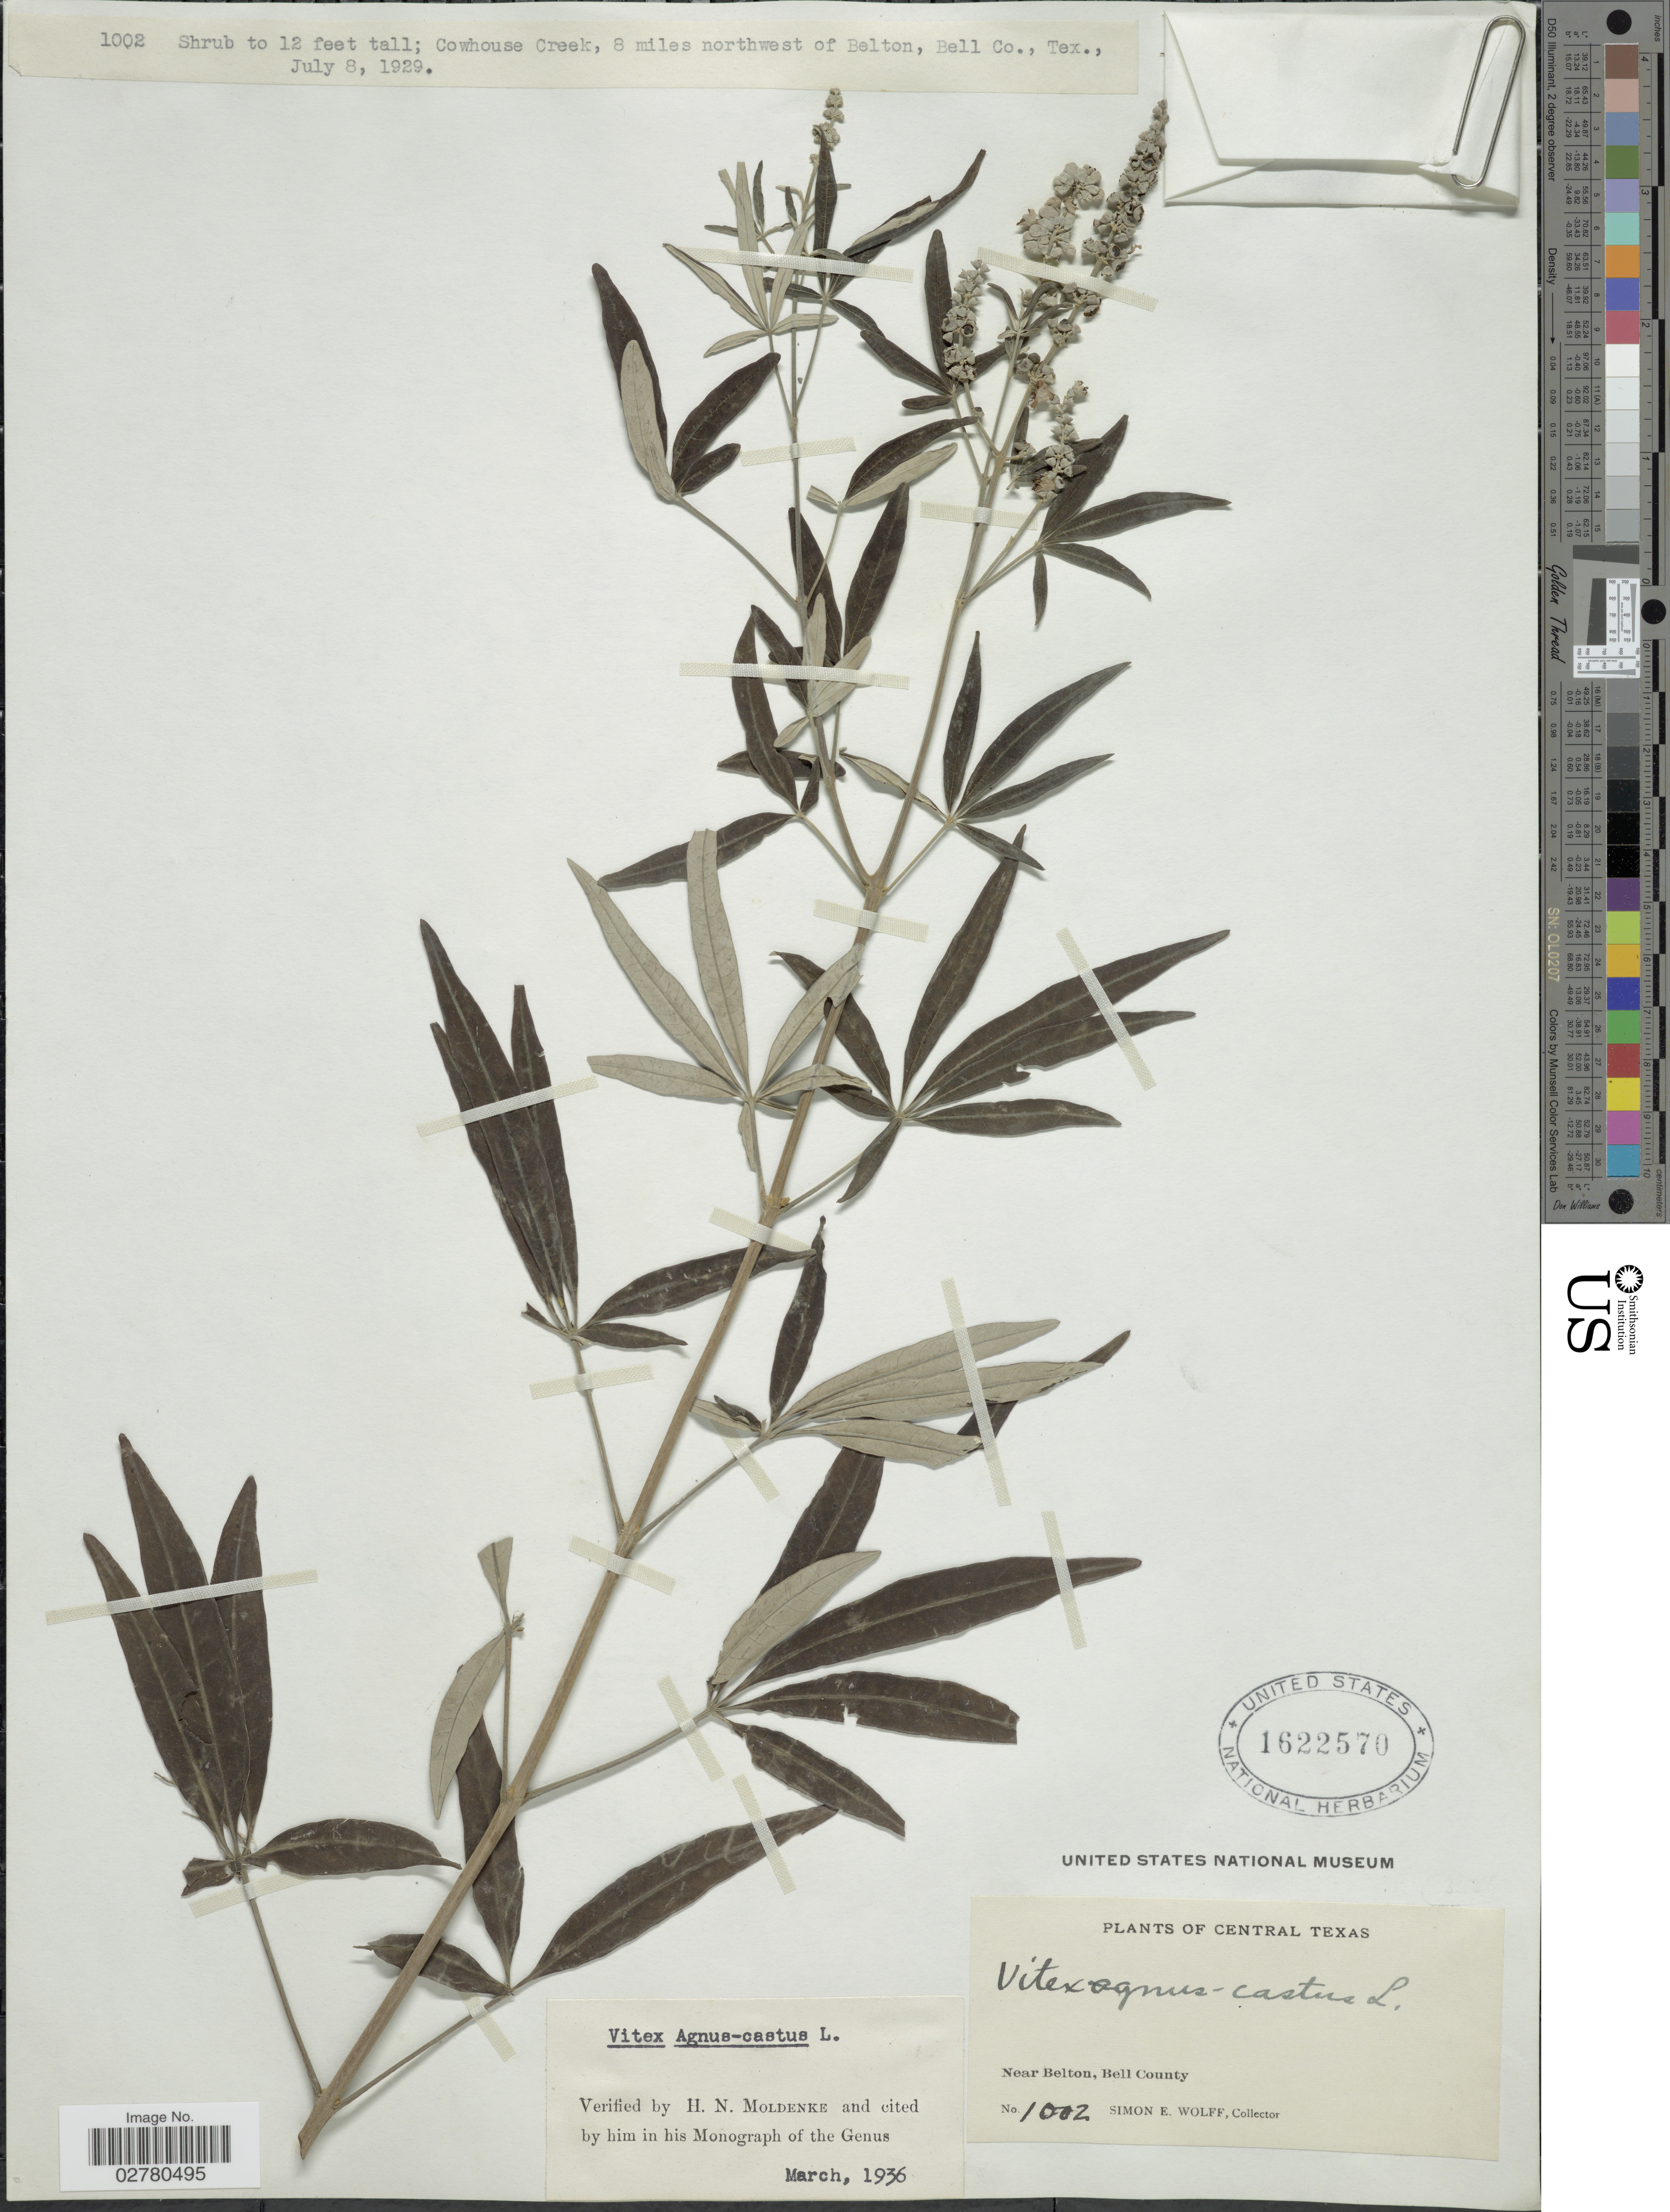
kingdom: Plantae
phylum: Tracheophyta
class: Magnoliopsida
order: Lamiales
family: Lamiaceae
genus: Vitex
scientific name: Vitex agnus-castus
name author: L.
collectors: S. E. Wolff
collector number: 1002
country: United States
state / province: Texas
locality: Central Texas, Near Belton, Bell County.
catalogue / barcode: US 1622570